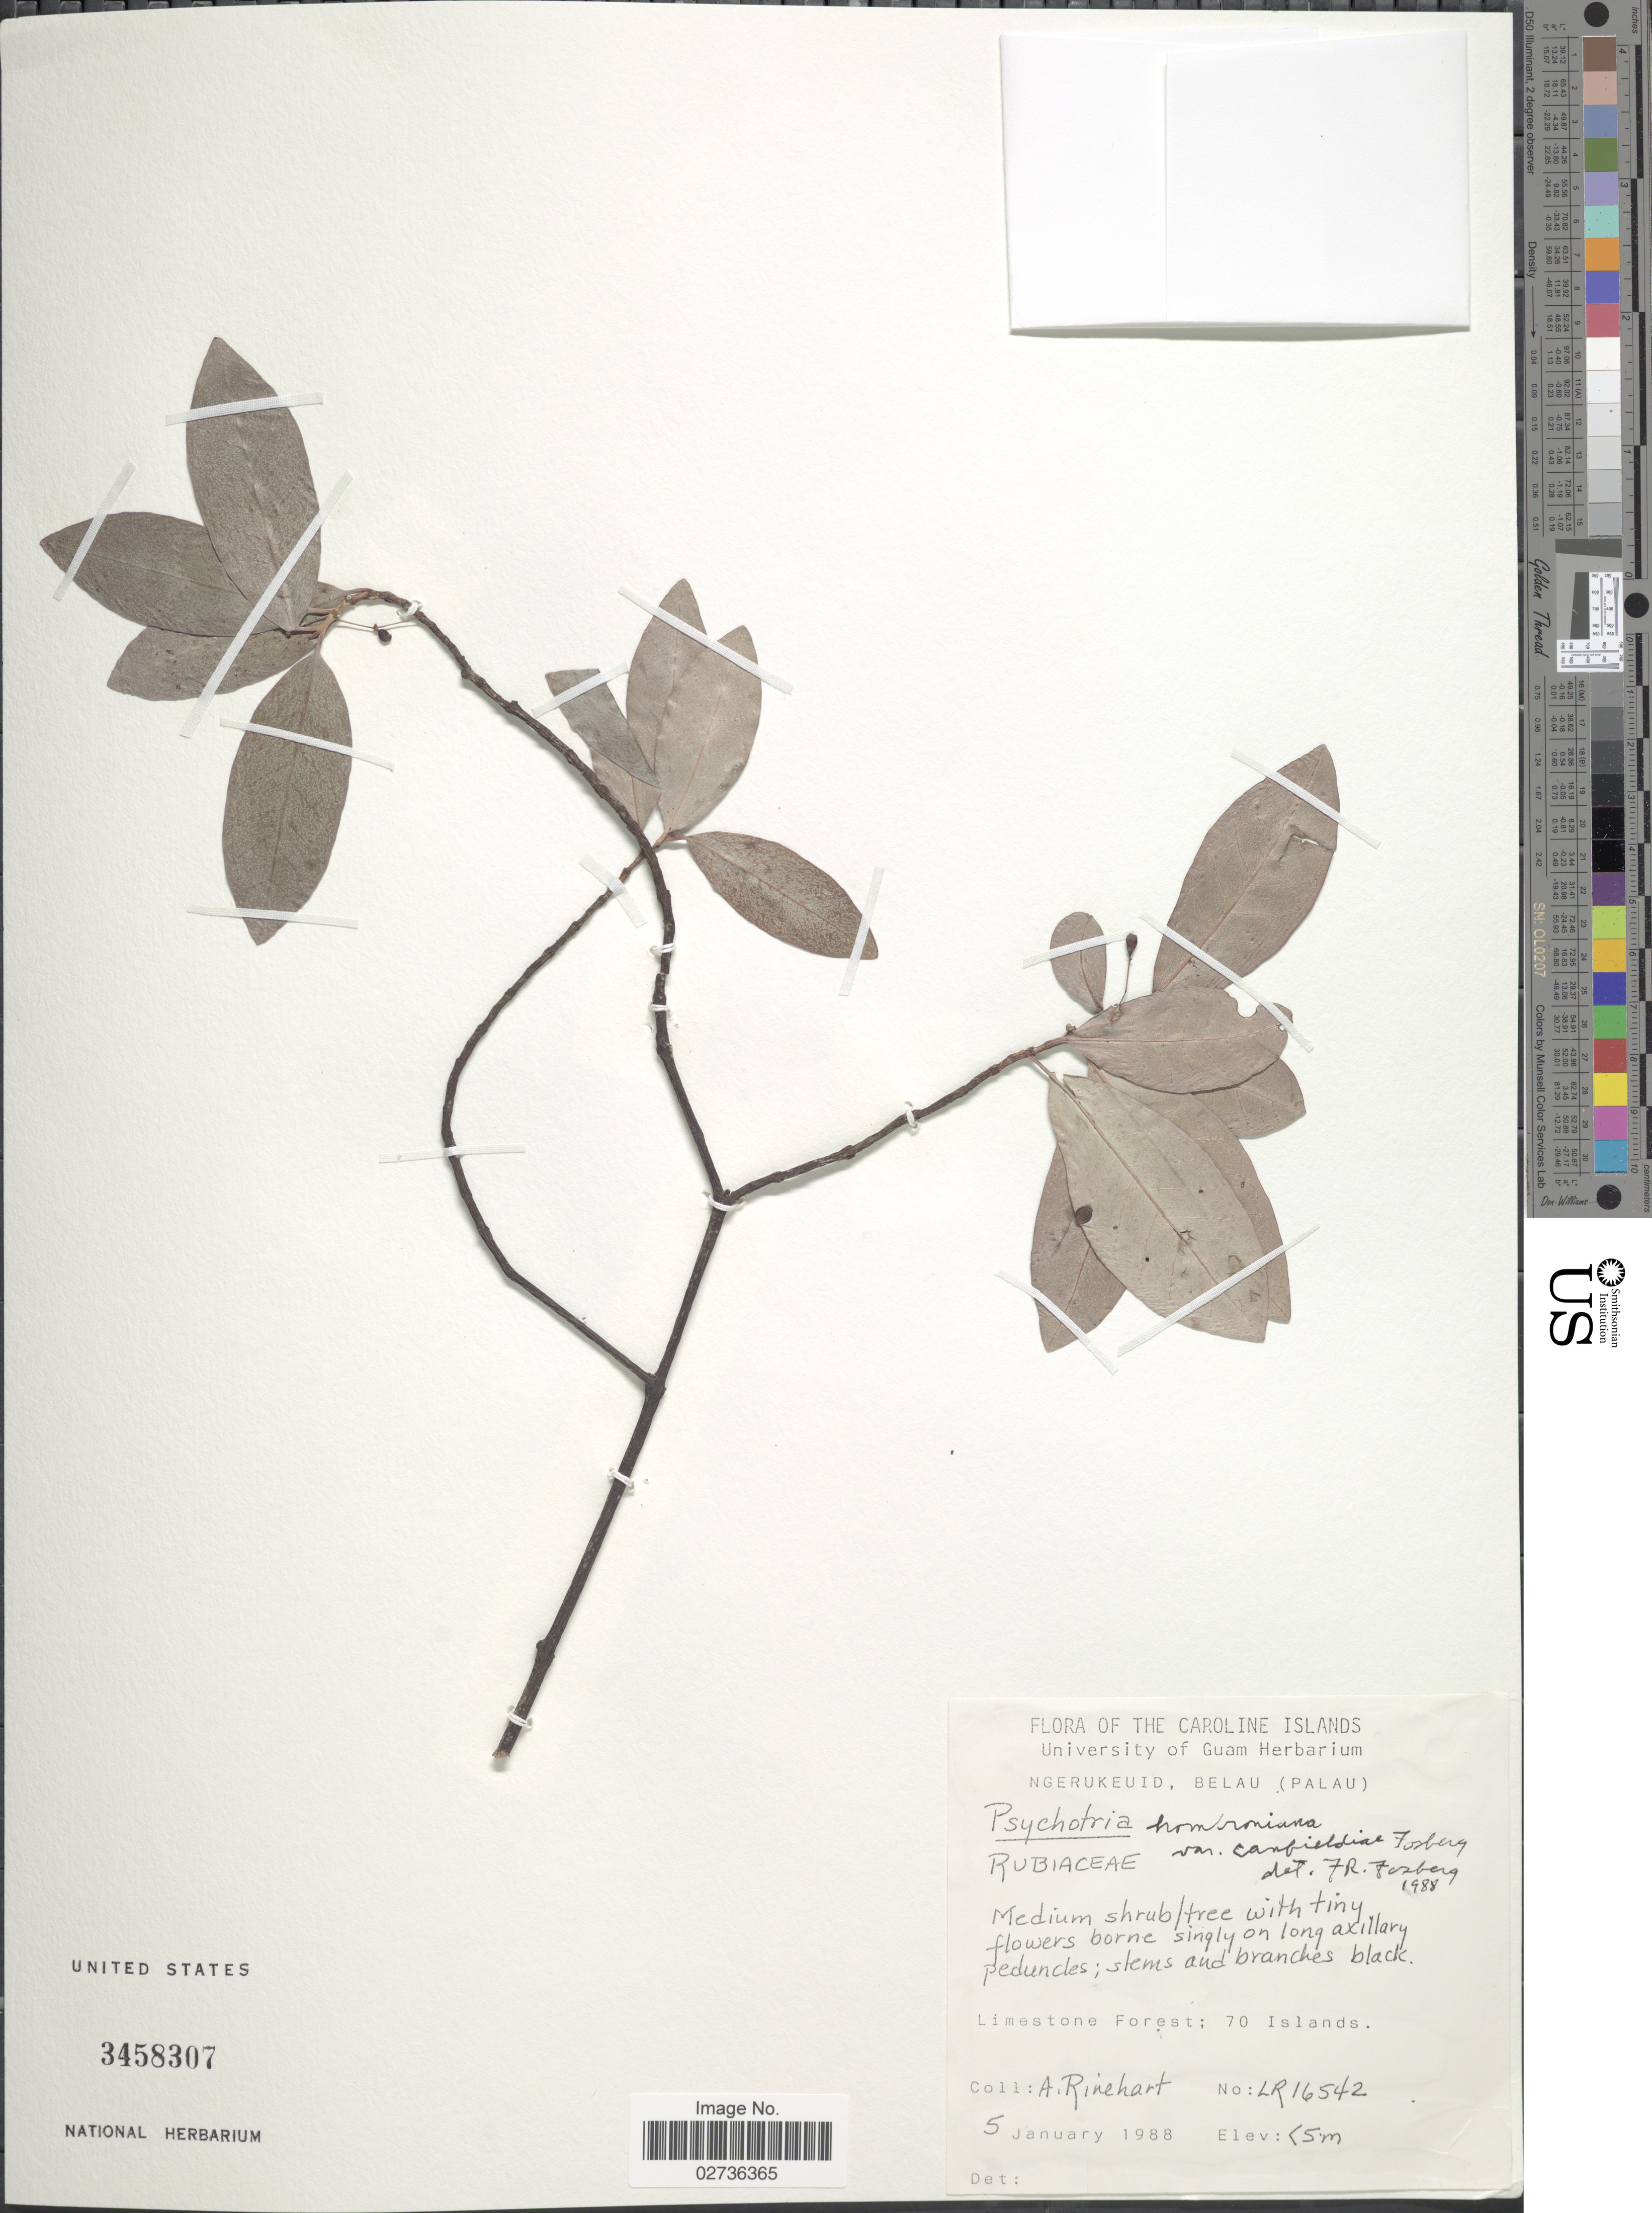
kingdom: Plantae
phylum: Tracheophyta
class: Magnoliopsida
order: Gentianales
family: Rubiaceae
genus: Psychotria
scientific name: Psychotria hombroniana var. canfieldiae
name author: Fosberg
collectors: A. Rinehart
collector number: LR16542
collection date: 1988-01-05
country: Palau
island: Ngerukeuid [Orukuizu]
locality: Ngerukeuid, Belau (Palau). Limestone forest: 70 Islands.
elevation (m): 5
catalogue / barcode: US 3458307